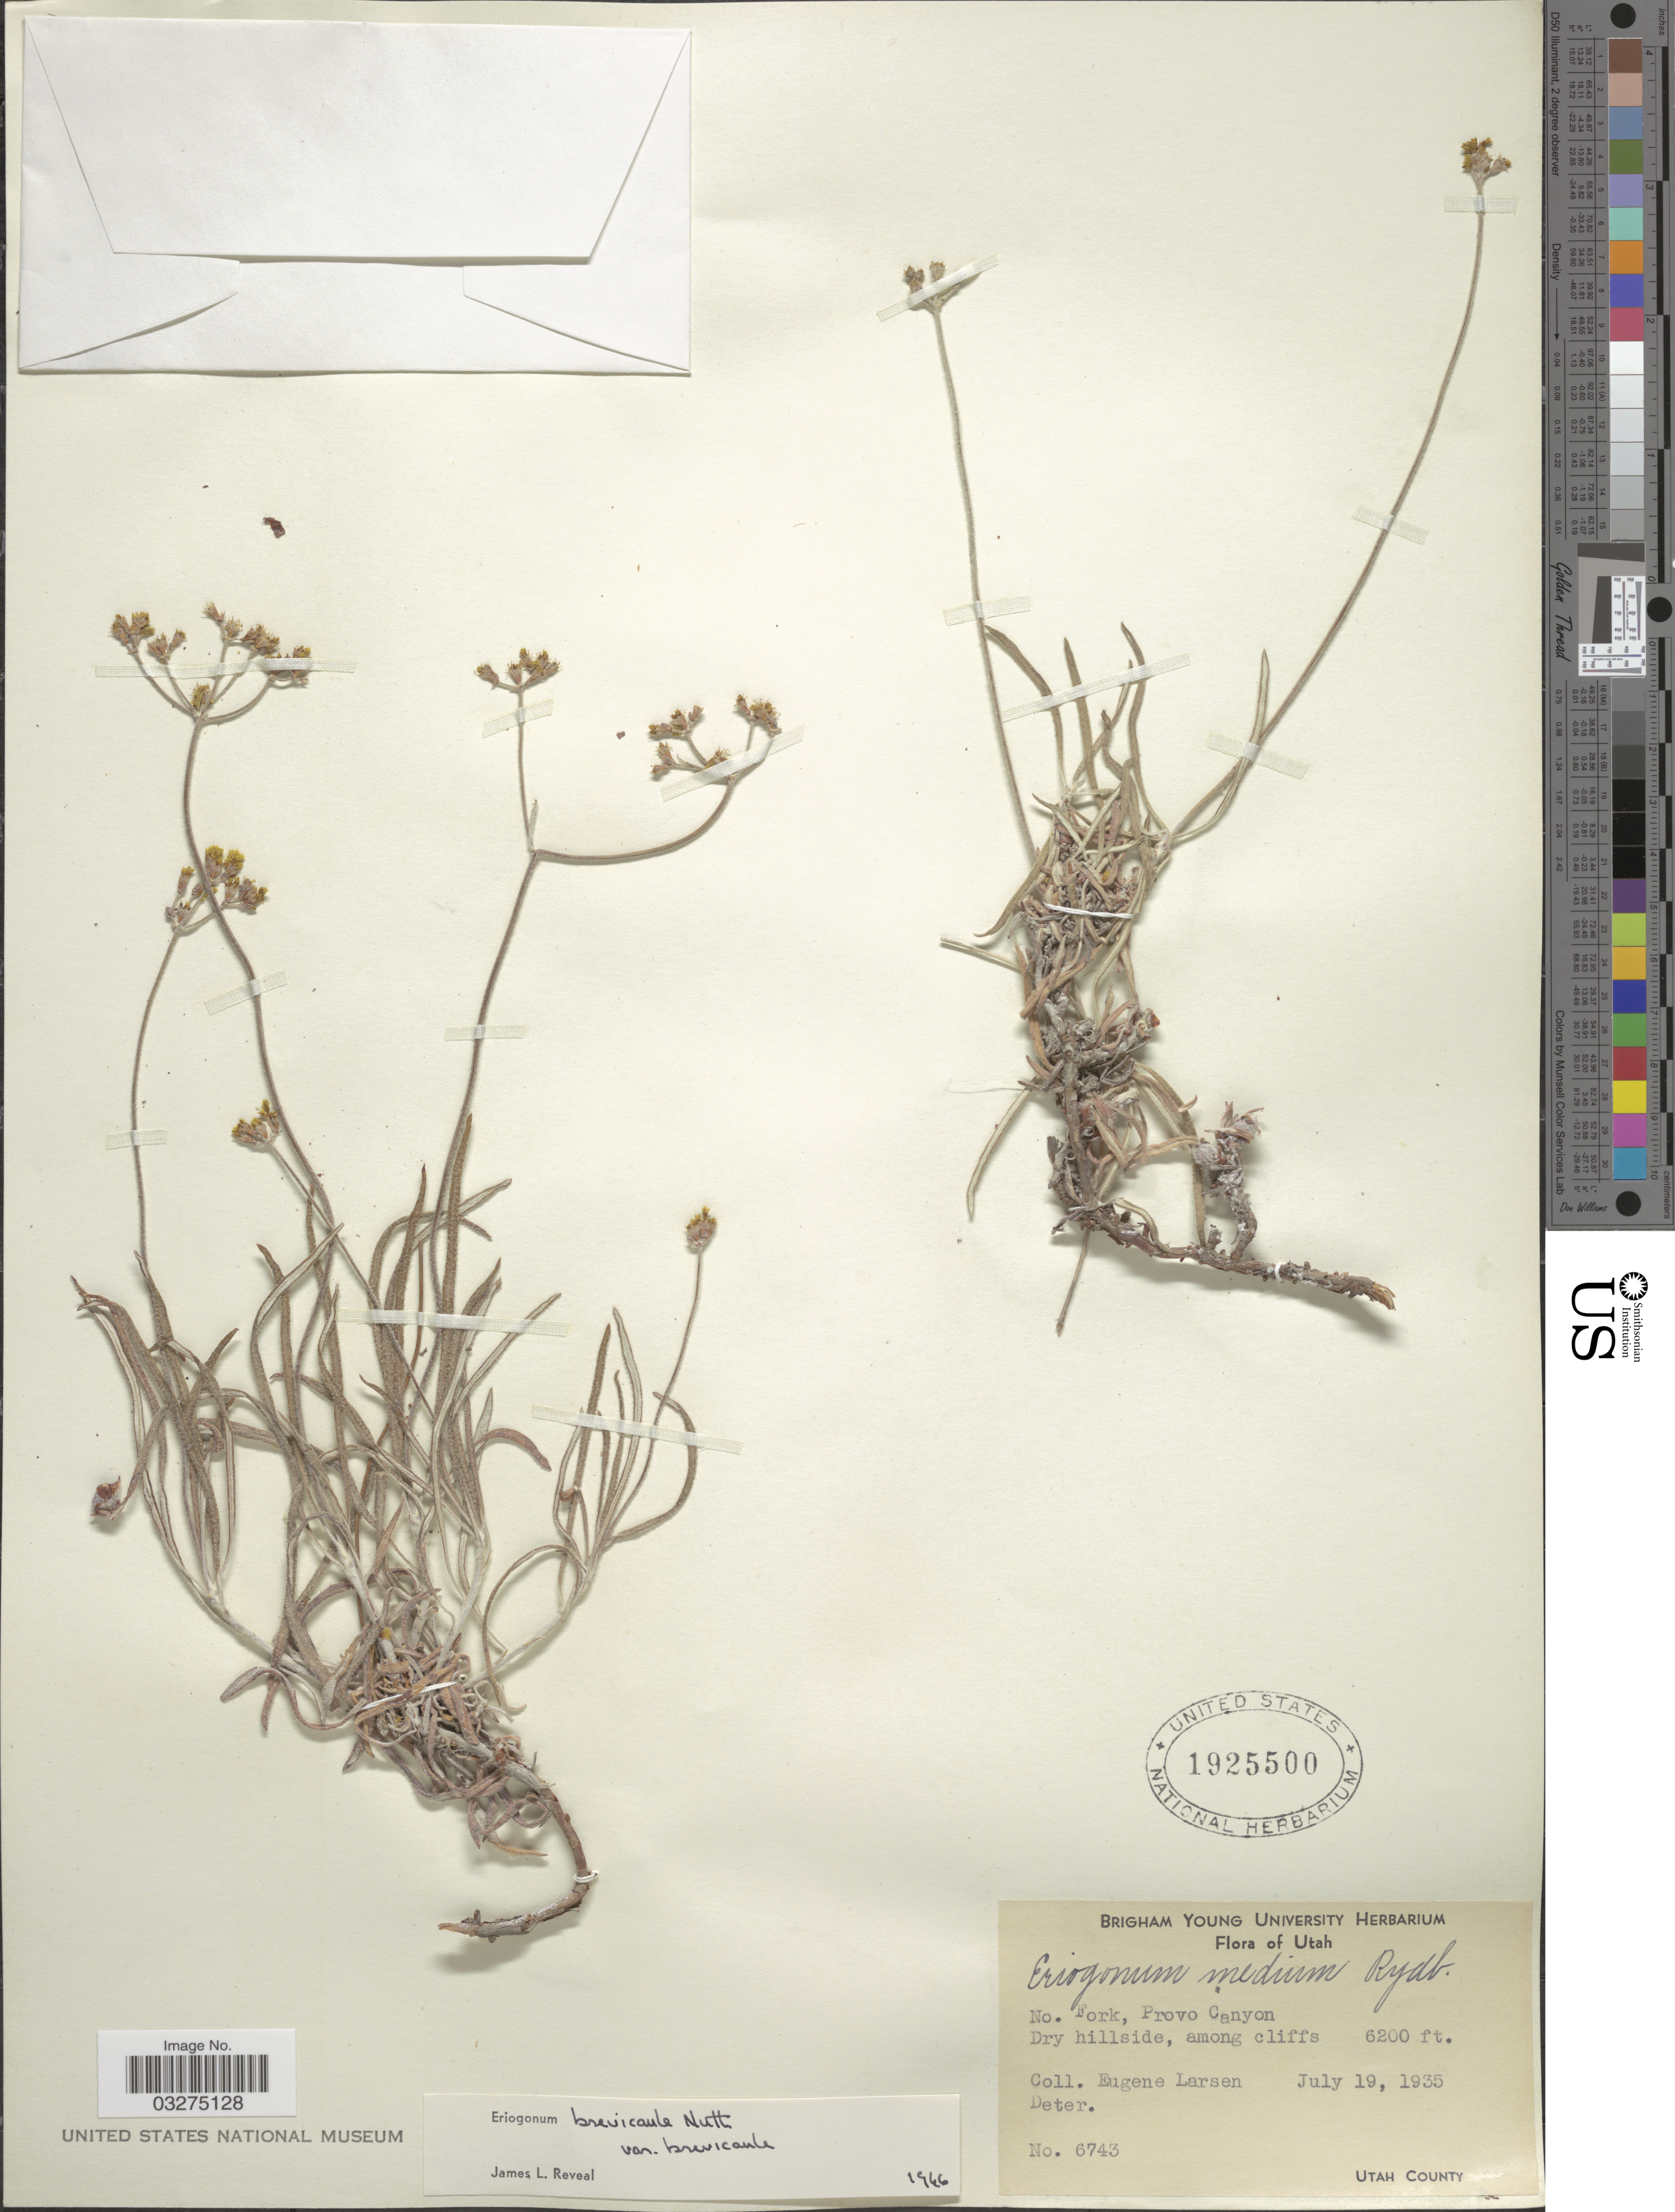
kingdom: Plantae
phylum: Tracheophyta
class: Magnoliopsida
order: Caryophyllales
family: Polygonaceae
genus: Eriogonum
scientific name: Eriogonum brevicaule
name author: Nutt.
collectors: E. Larsen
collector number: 6743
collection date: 1935-07-19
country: United States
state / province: Utah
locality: No. Fork, Provo Canyon, Dry hillside, among cliffs.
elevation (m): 1890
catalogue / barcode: US 1925500